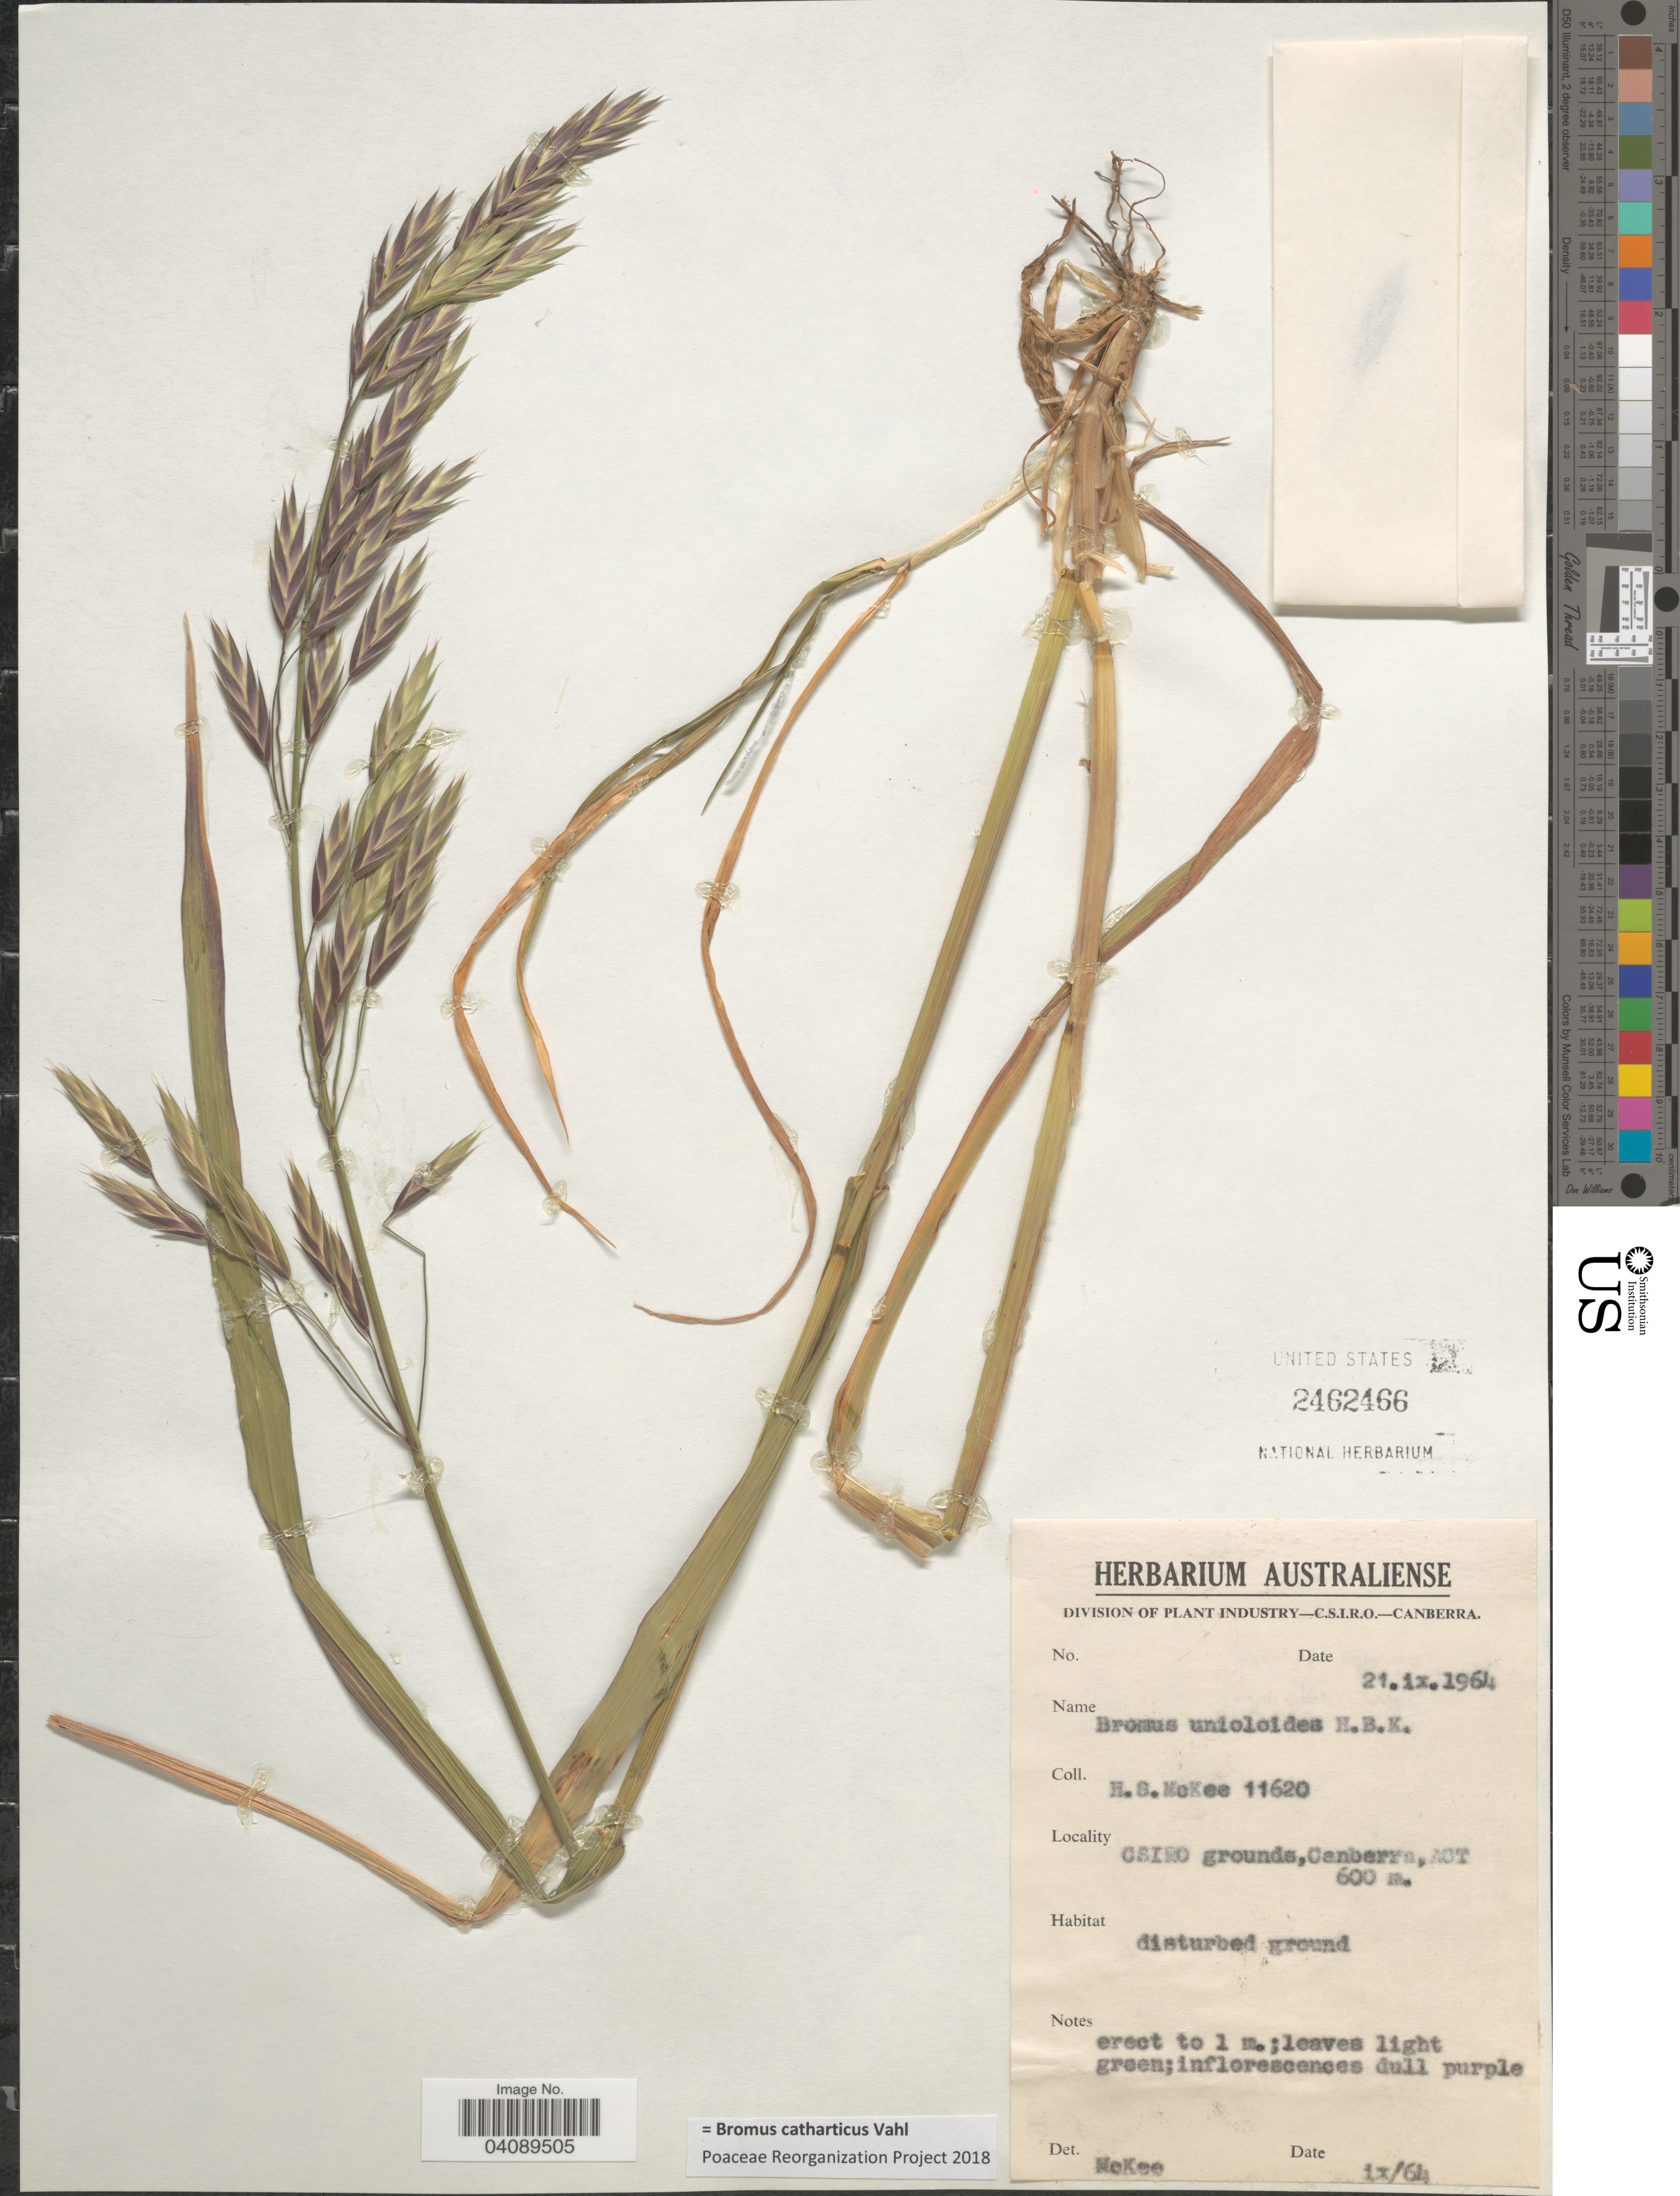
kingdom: Plantae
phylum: Tracheophyta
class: Liliopsida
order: Poales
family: Poaceae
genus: Bromus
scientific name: Bromus catharticus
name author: Vahl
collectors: H. S. McKee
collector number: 11620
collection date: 1964-09-21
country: Australia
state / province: Australian Capital Territory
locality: CSIRO grounds, Canberra, ACT.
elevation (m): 600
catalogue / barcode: US 2462466